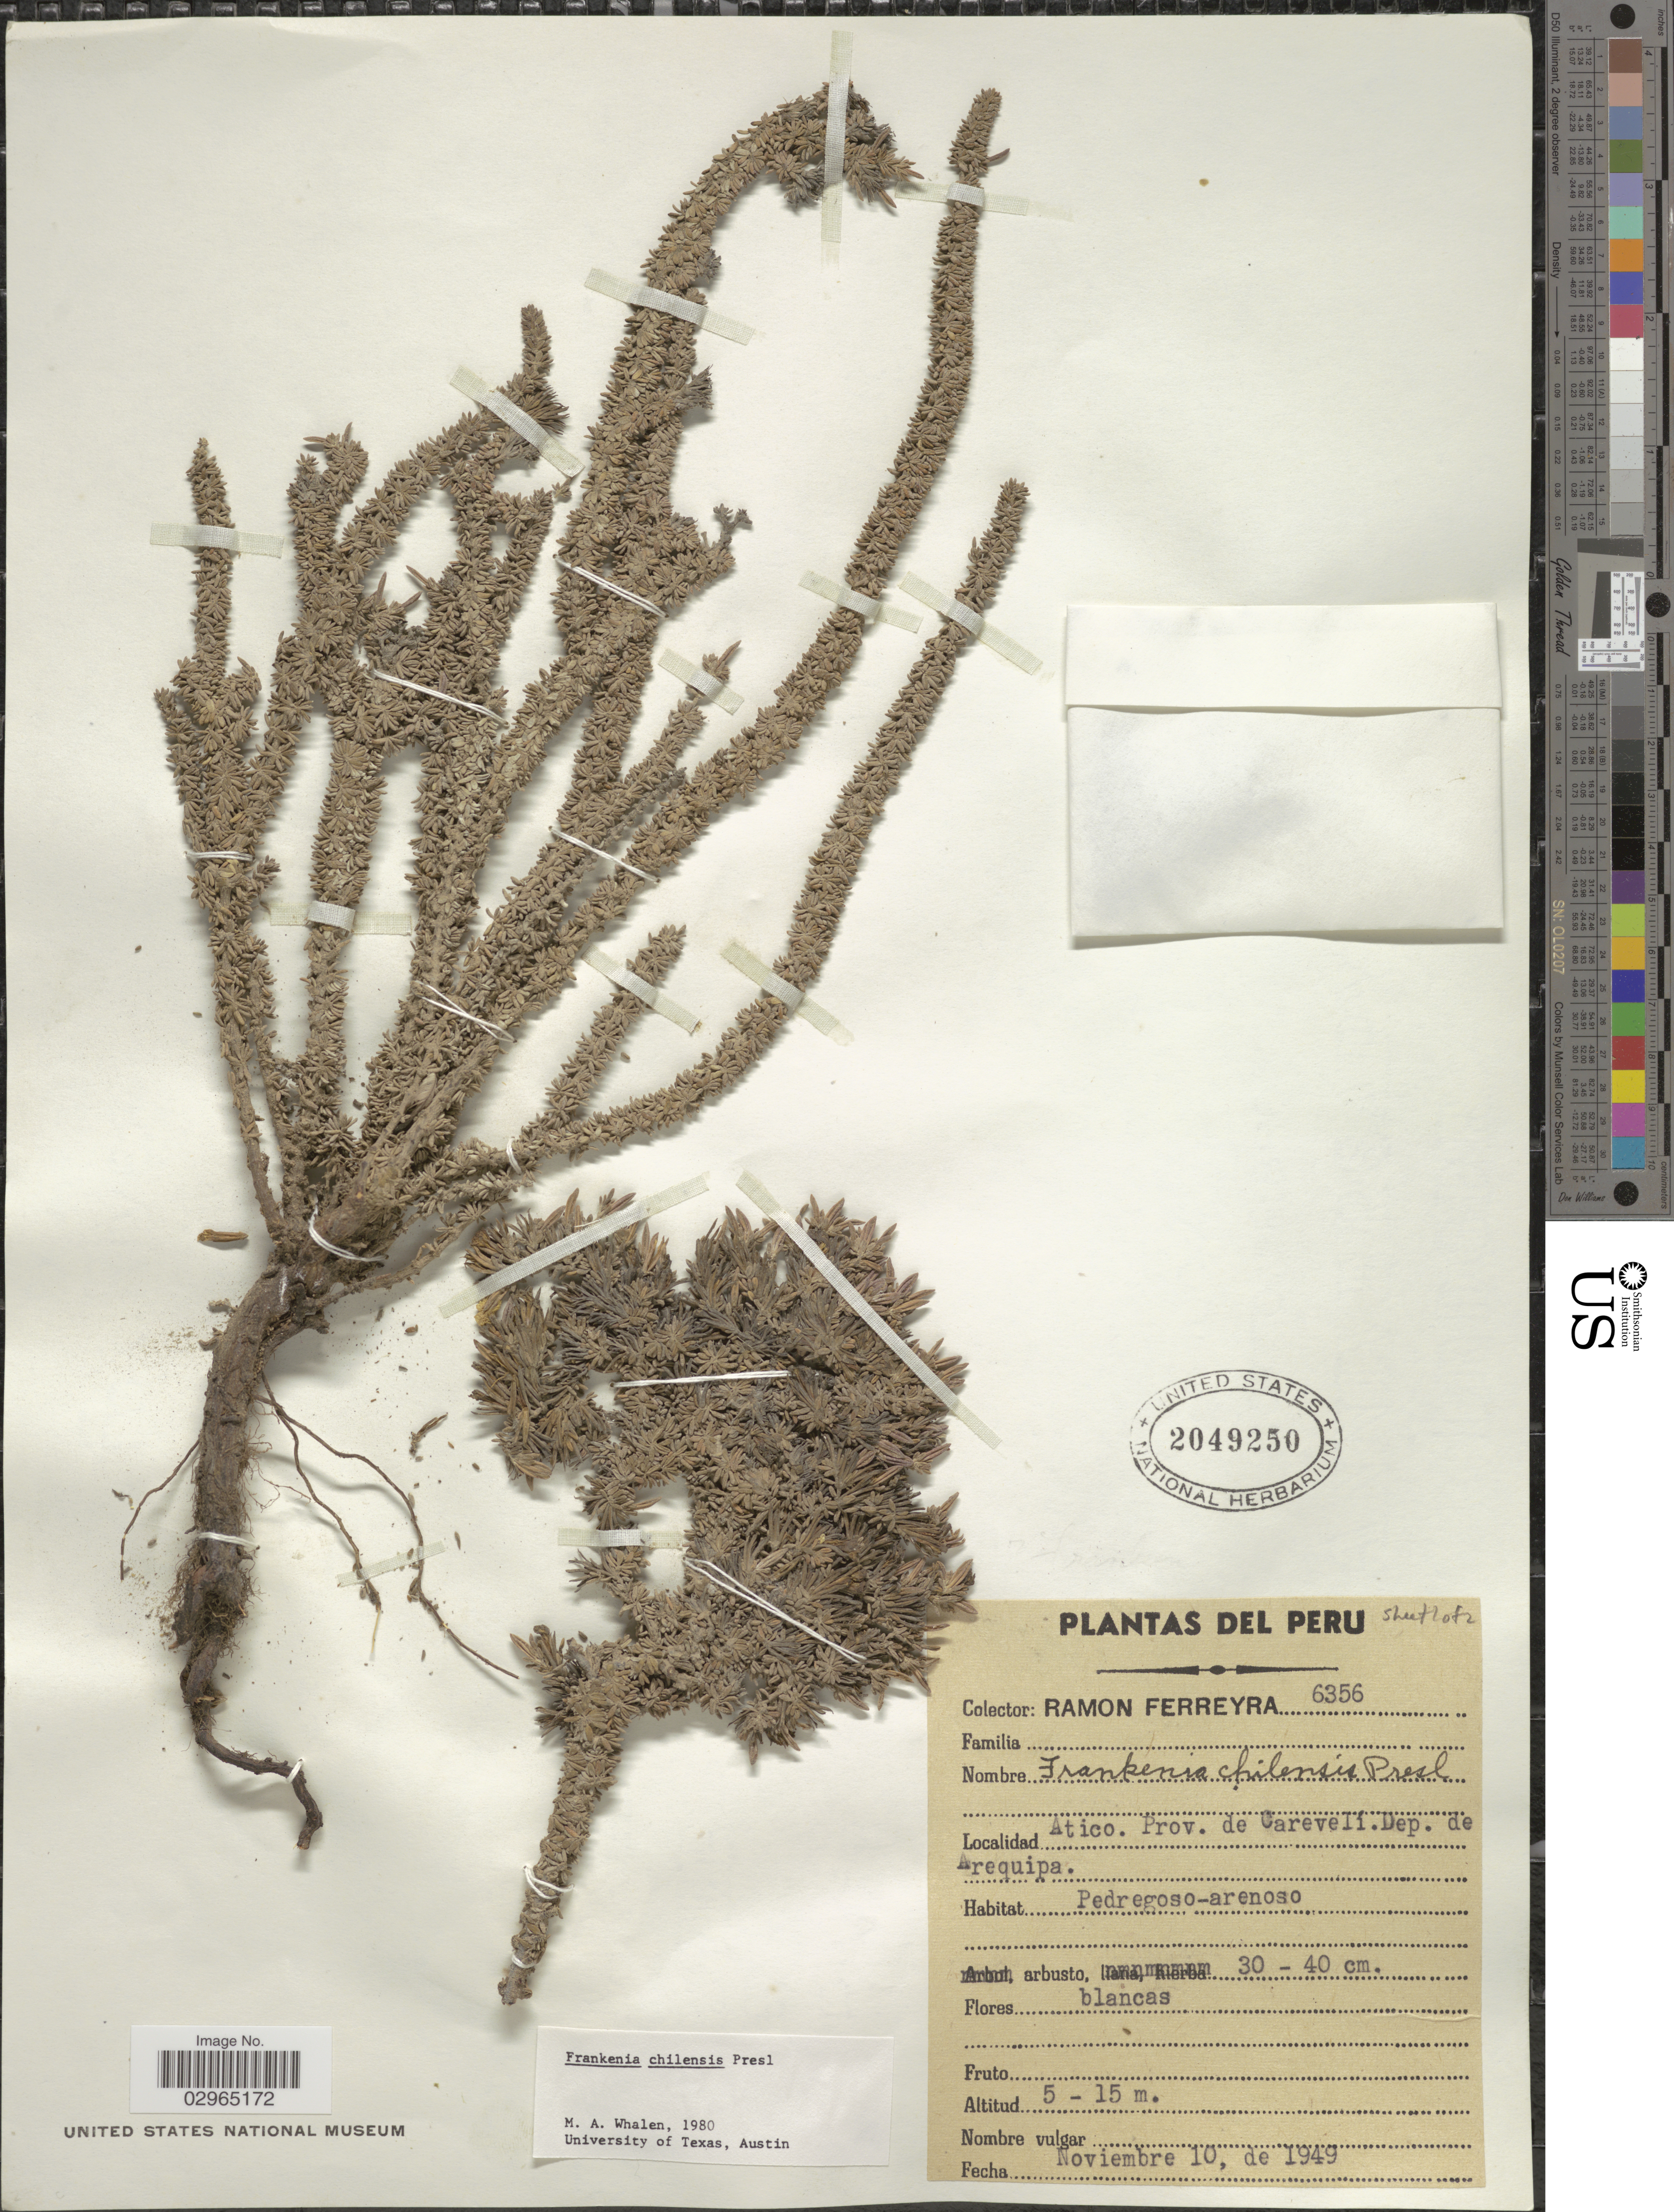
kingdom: Plantae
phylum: Tracheophyta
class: Magnoliopsida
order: Caryophyllales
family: Frankeniaceae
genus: Frankenia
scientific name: Frankenia chilensis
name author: C. Presl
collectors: R. A. Ferreyra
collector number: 6356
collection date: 1949-11-10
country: Peru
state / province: Arequipa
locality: Atico. Prov. de Carevelí. Dep. de Arequipa.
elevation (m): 5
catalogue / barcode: US 2049250